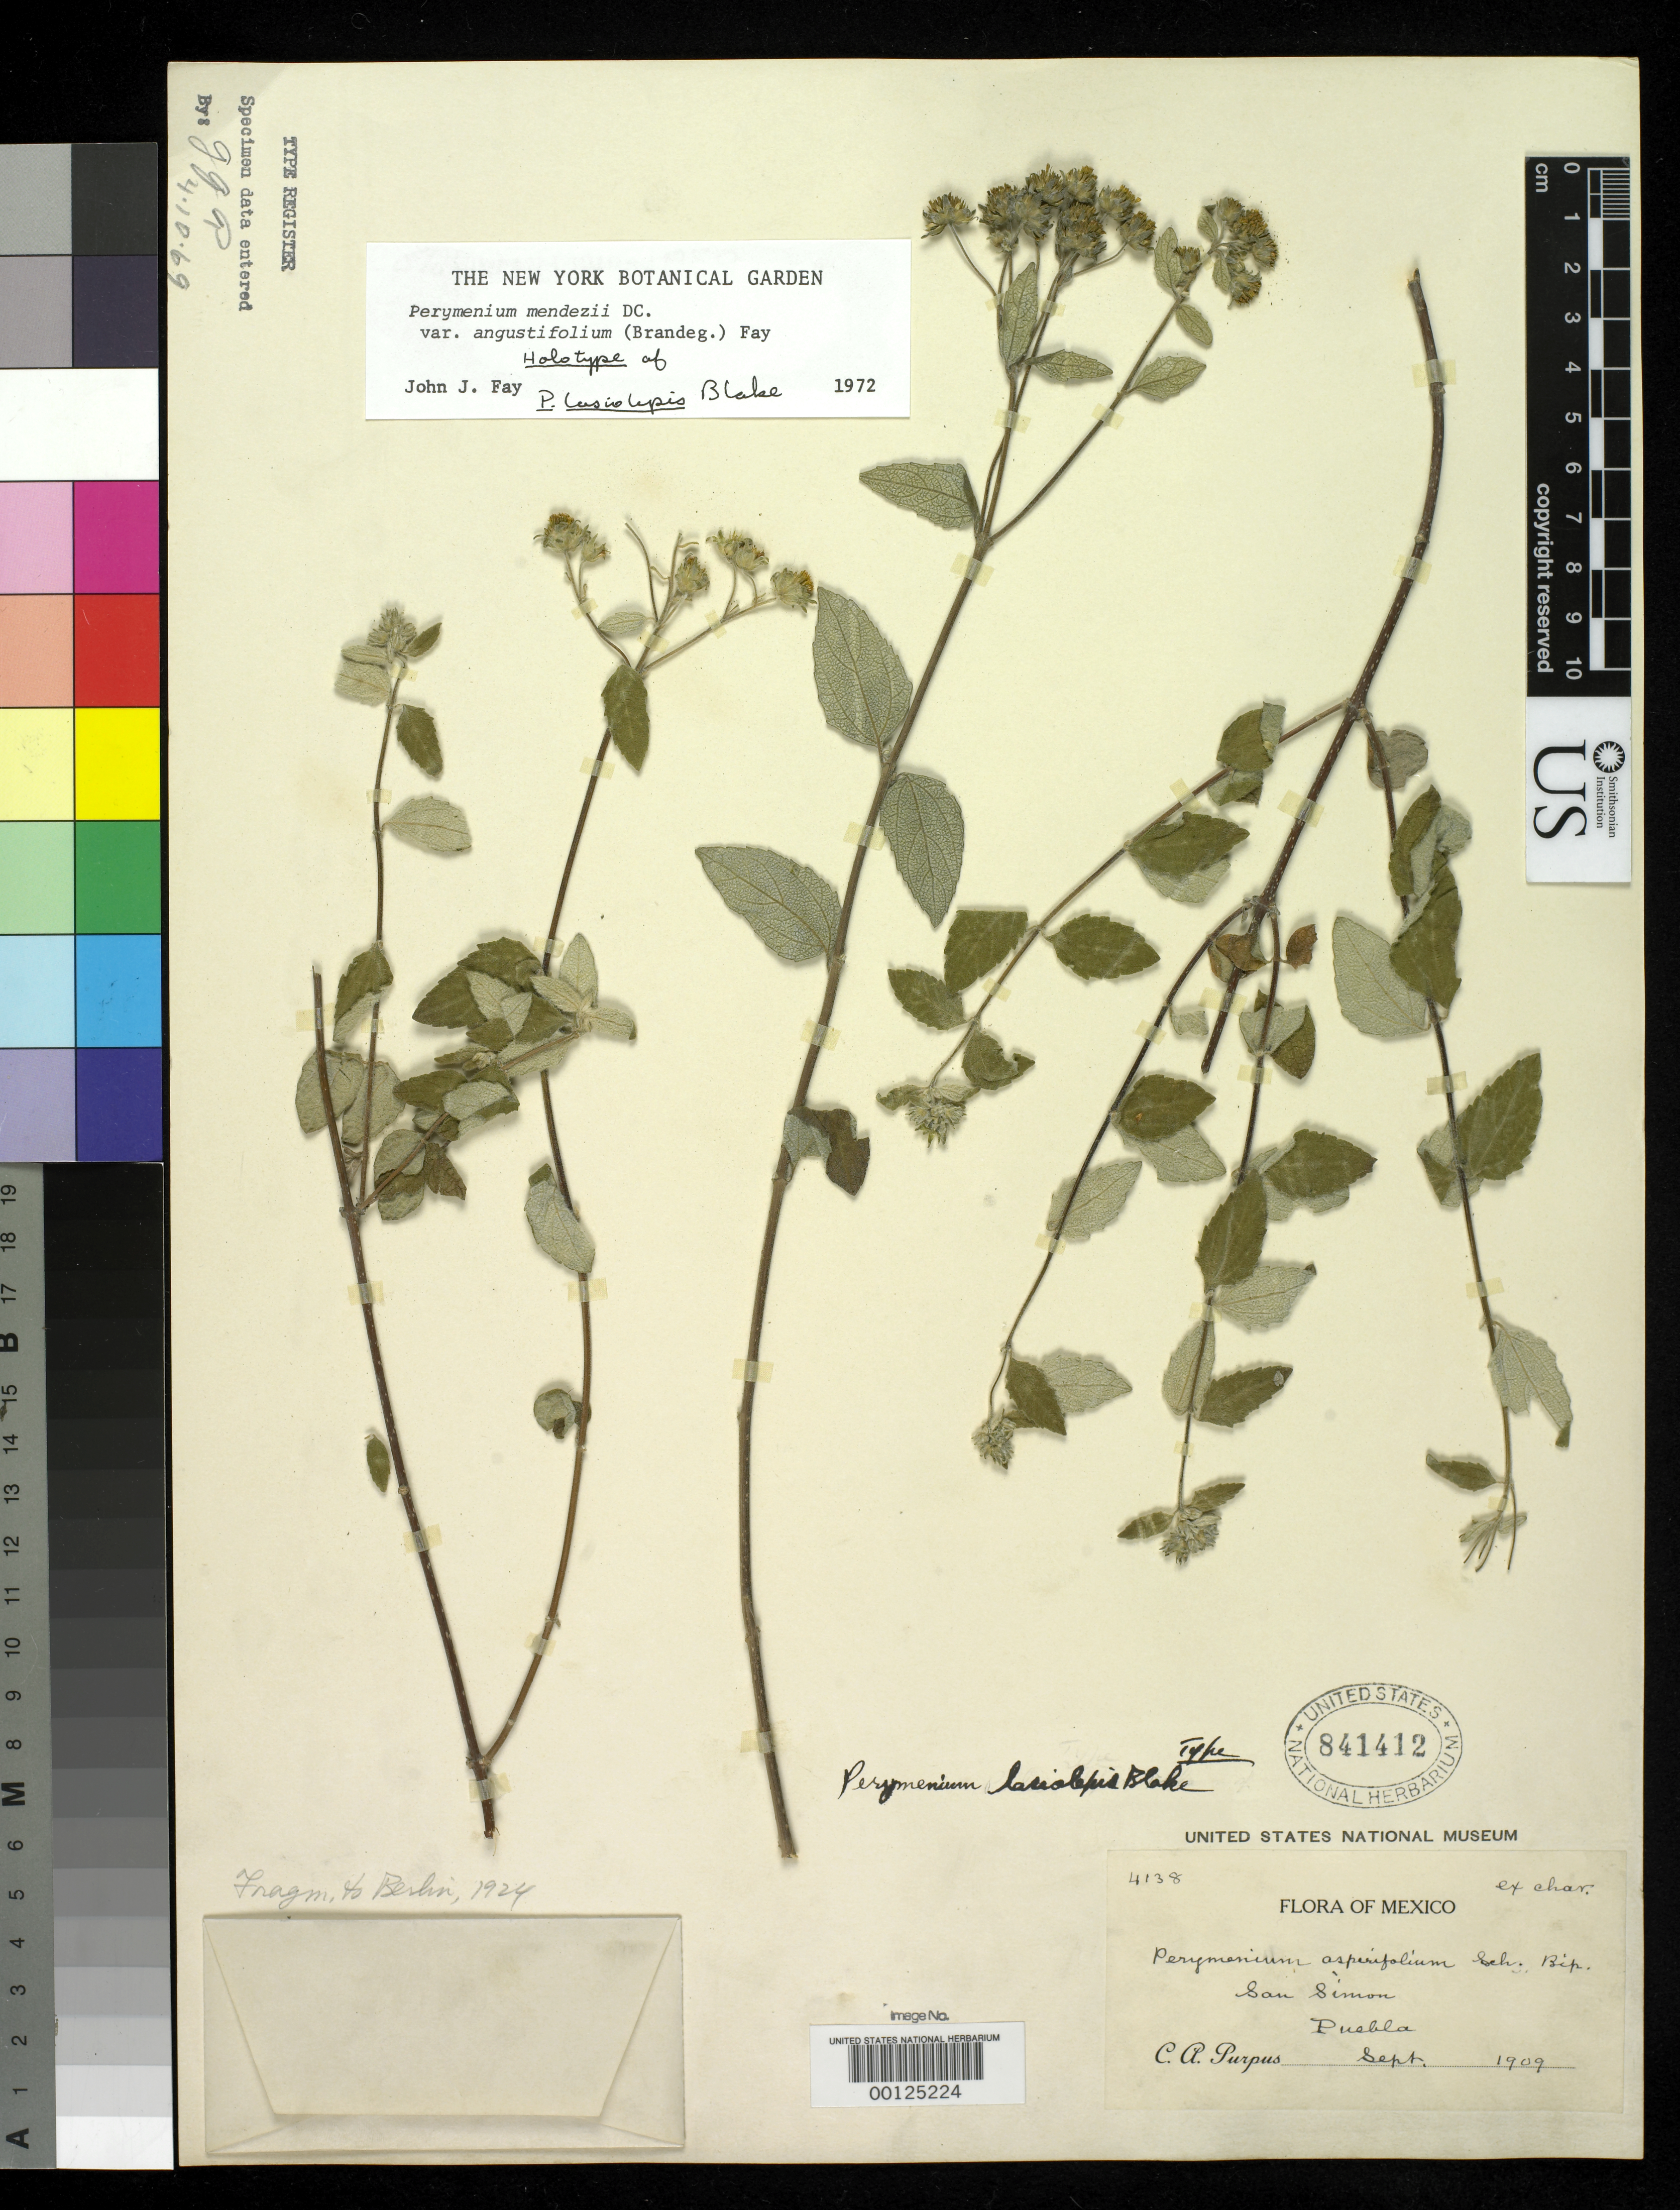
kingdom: Plantae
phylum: Tracheophyta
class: Magnoliopsida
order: Asterales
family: Asteraceae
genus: Perymenium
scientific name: Perymenium lasiolepis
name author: S.F. Blake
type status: Holotype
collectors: C. A. Purpus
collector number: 4138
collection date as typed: Sep 1909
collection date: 1909-09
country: Mexico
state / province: Puebla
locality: San Simon.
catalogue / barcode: US 841412